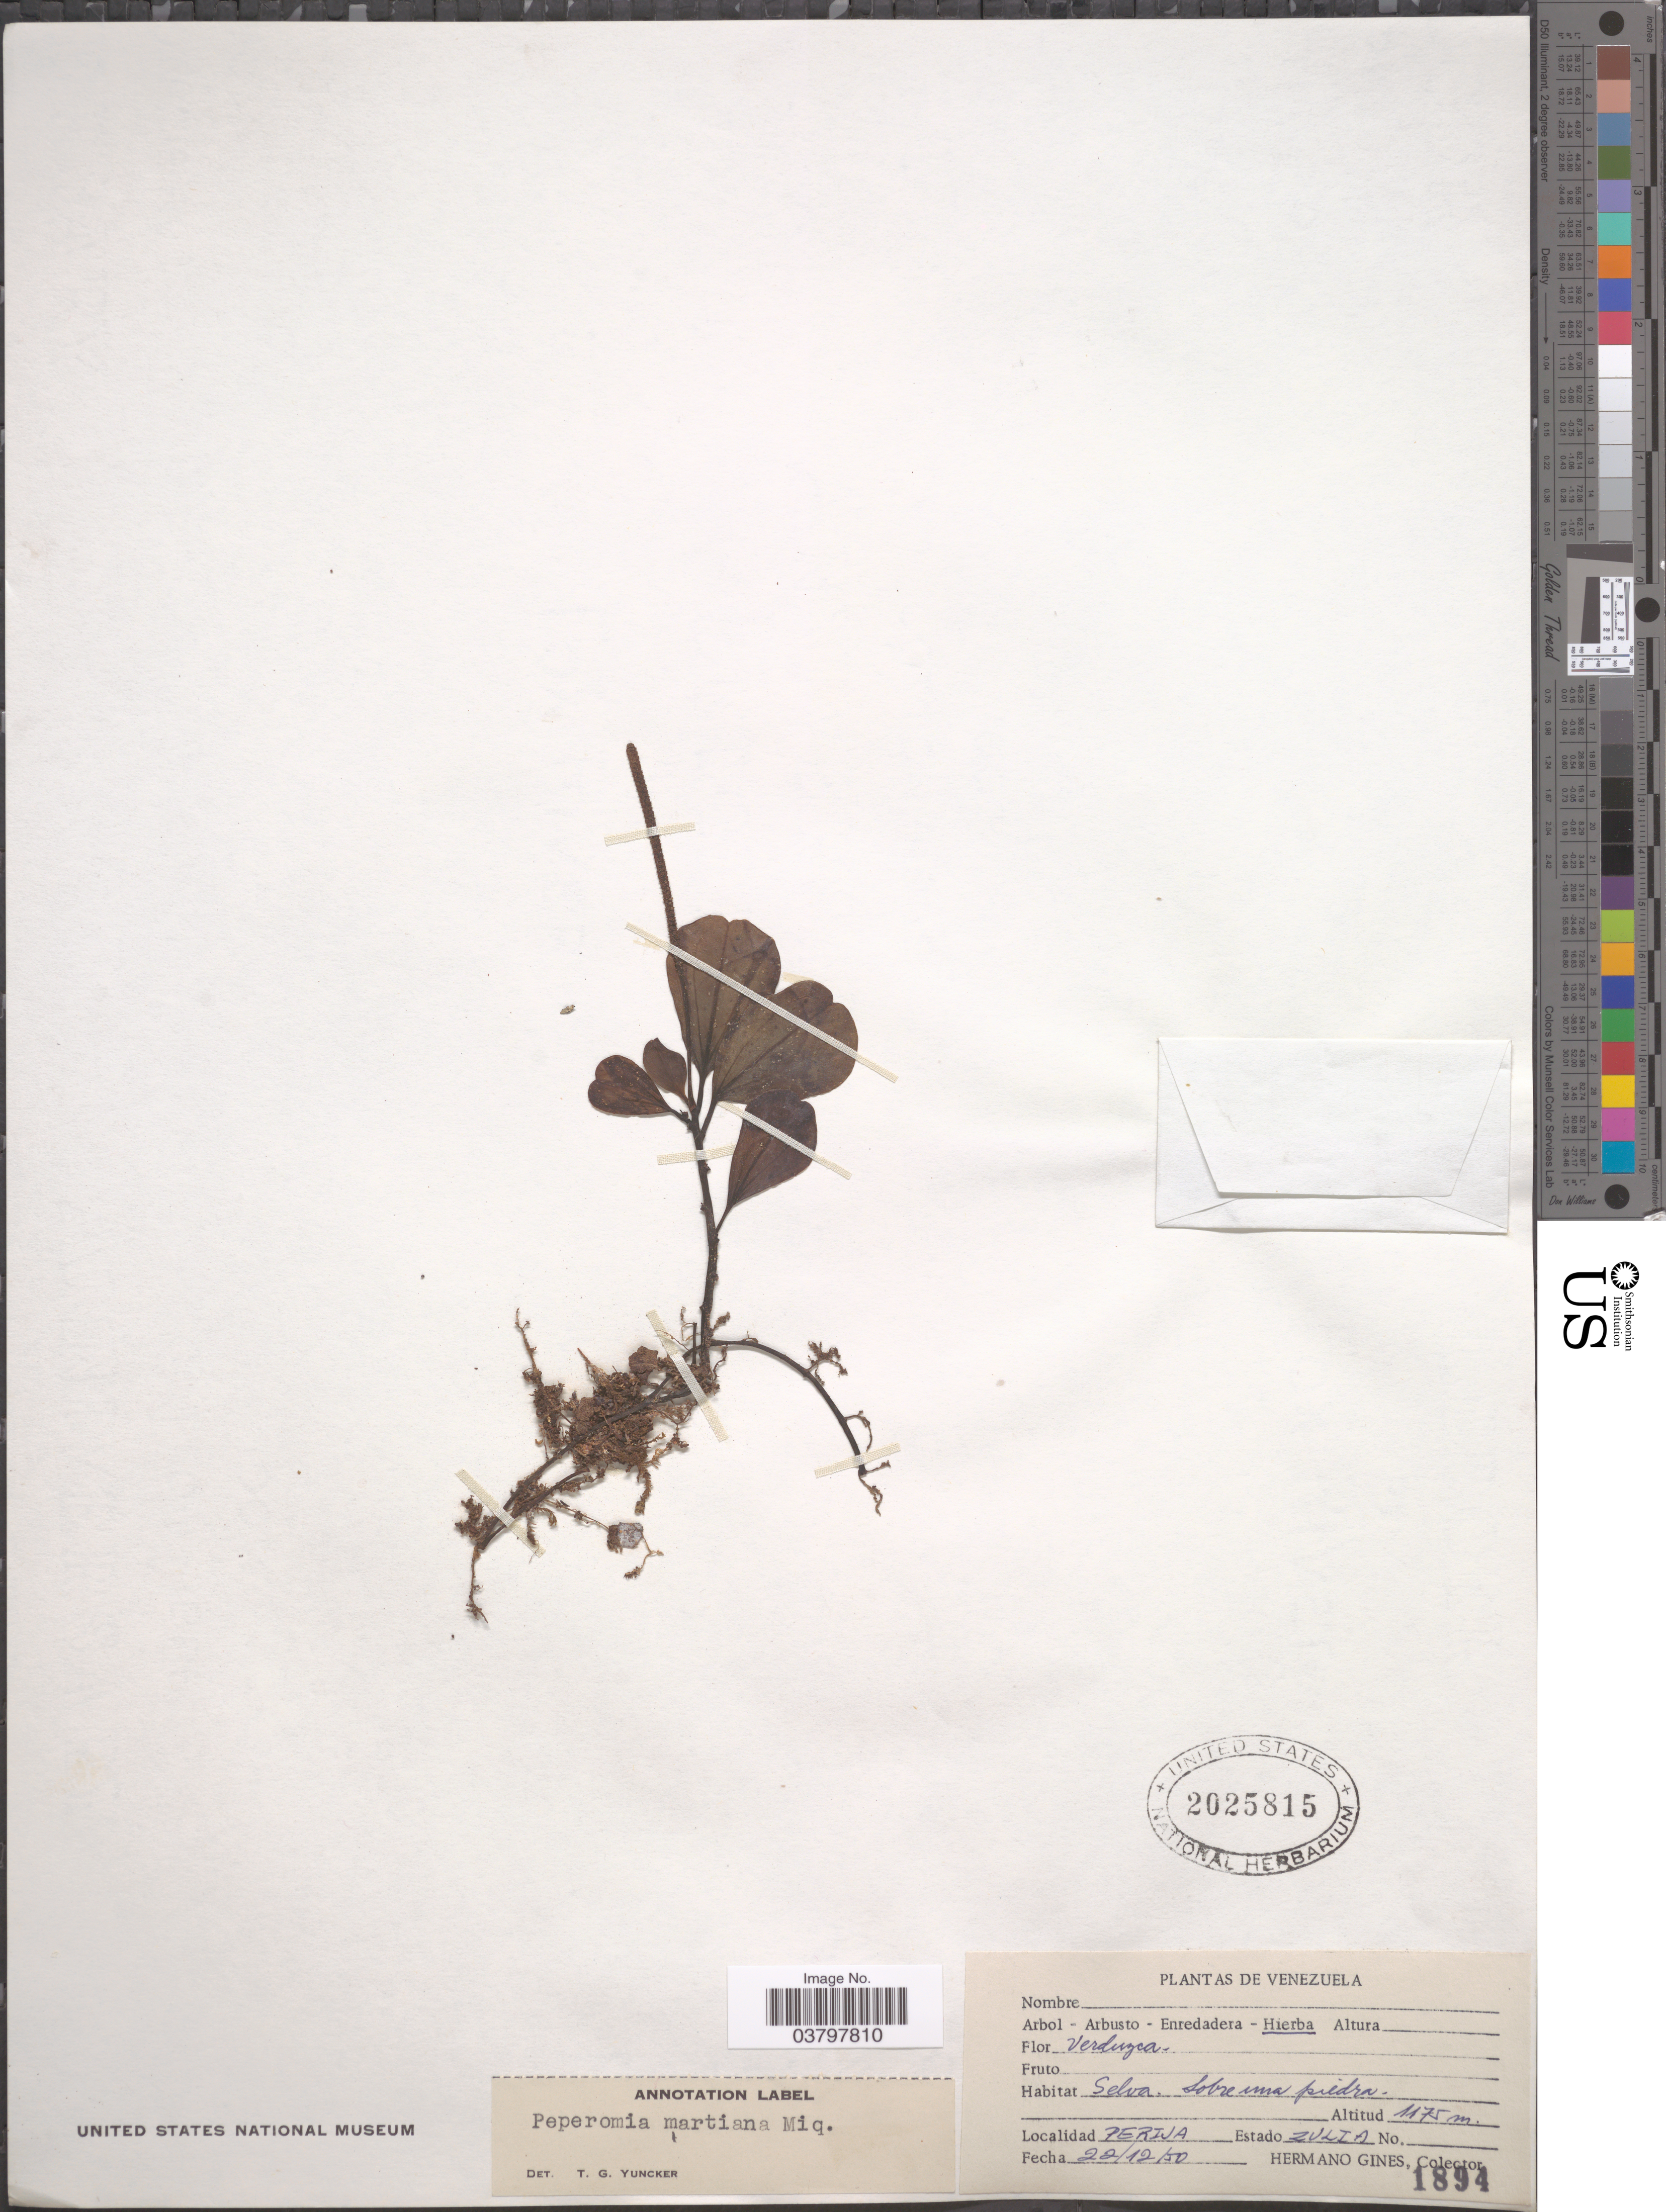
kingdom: Plantae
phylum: Tracheophyta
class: Magnoliopsida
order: Piperales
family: Piperaceae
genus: Peperomia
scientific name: Peperomia martiana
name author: Miq.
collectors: Bro. Gines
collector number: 1894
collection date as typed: Transcribed d/m/y: 22/12/50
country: Venezuela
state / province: Zulia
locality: Perija Estado Zulia.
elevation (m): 1175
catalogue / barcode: US 2025815